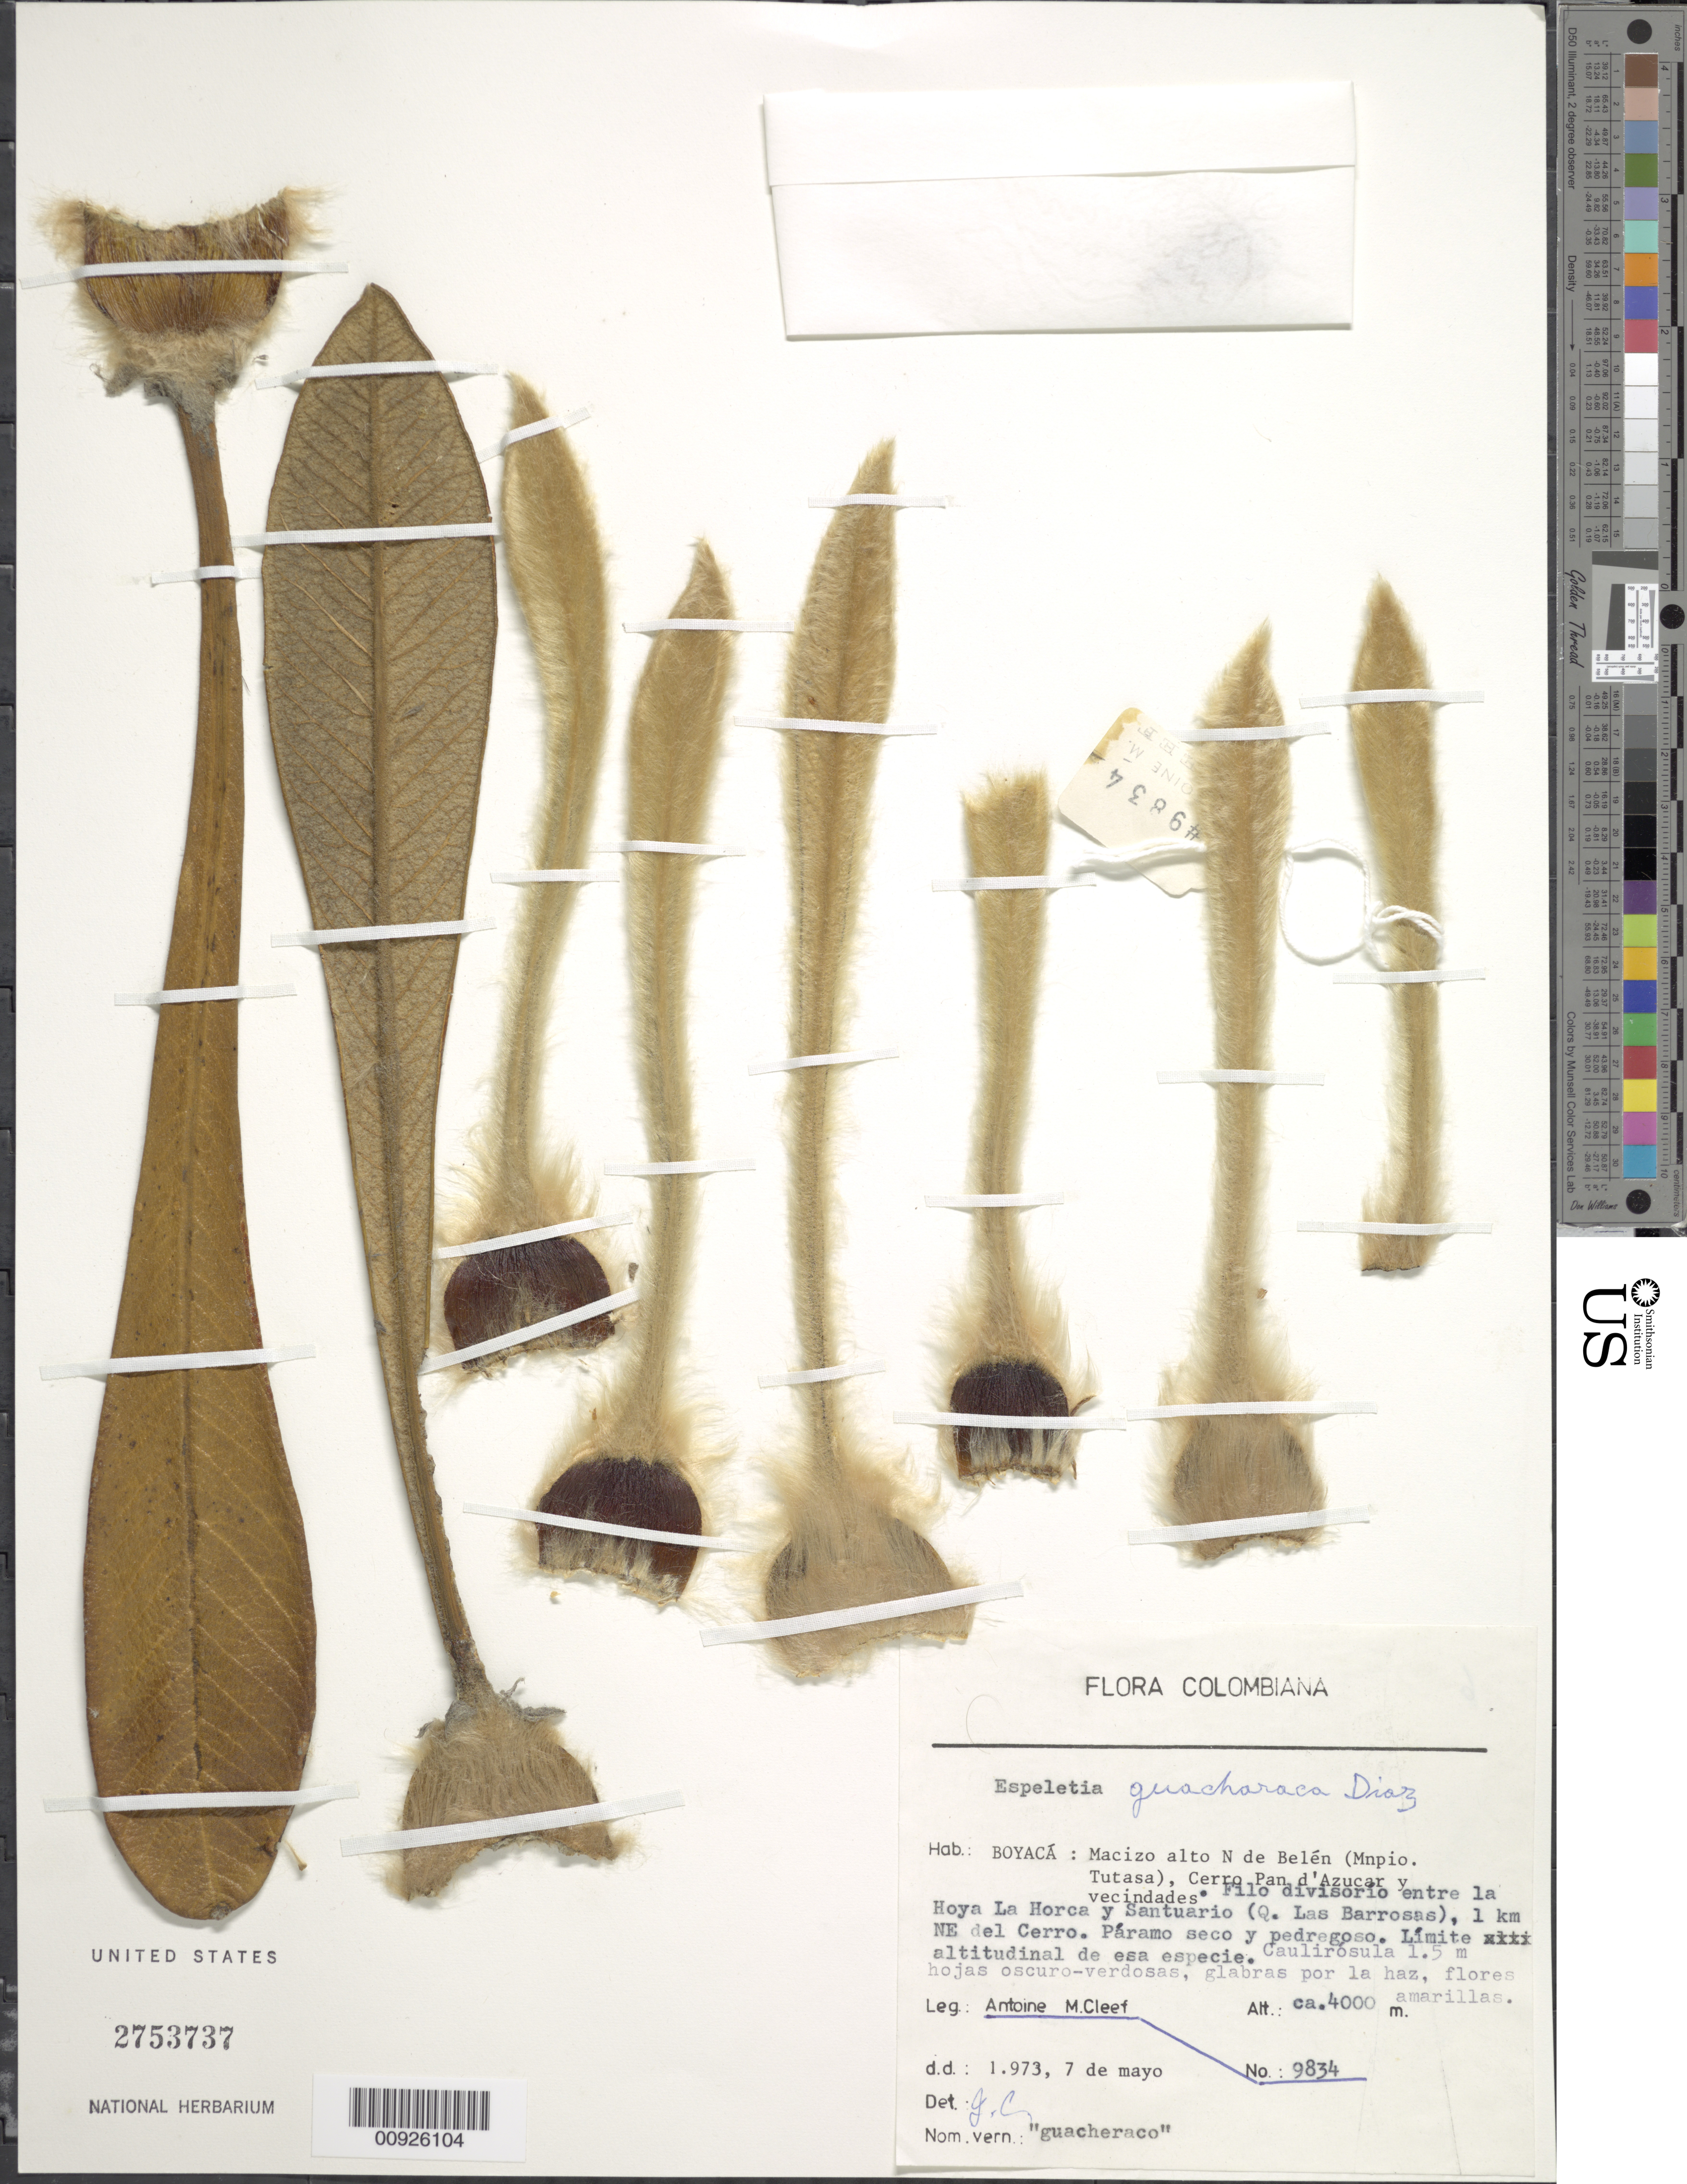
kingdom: Plantae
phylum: Tracheophyta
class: Magnoliopsida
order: Asterales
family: Asteraceae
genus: Espeletiopsis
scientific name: Espeletiopsis jimenez-quesadae var. guacharaca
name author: (S. Díaz) Cuatrec.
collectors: A. M. Cleef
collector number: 9834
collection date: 1973-05-07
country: Colombia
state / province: Boyacá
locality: Boyacá: Macizo alto N de Belen (Mnpio. Tutasa), Cerro Pan d'Azucar y vecindades. Filo divisorio entre la Hoya La Horca y Santuario (Q. Las Barrosas), 1 km NE del Cerro.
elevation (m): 4000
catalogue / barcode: US 2753737